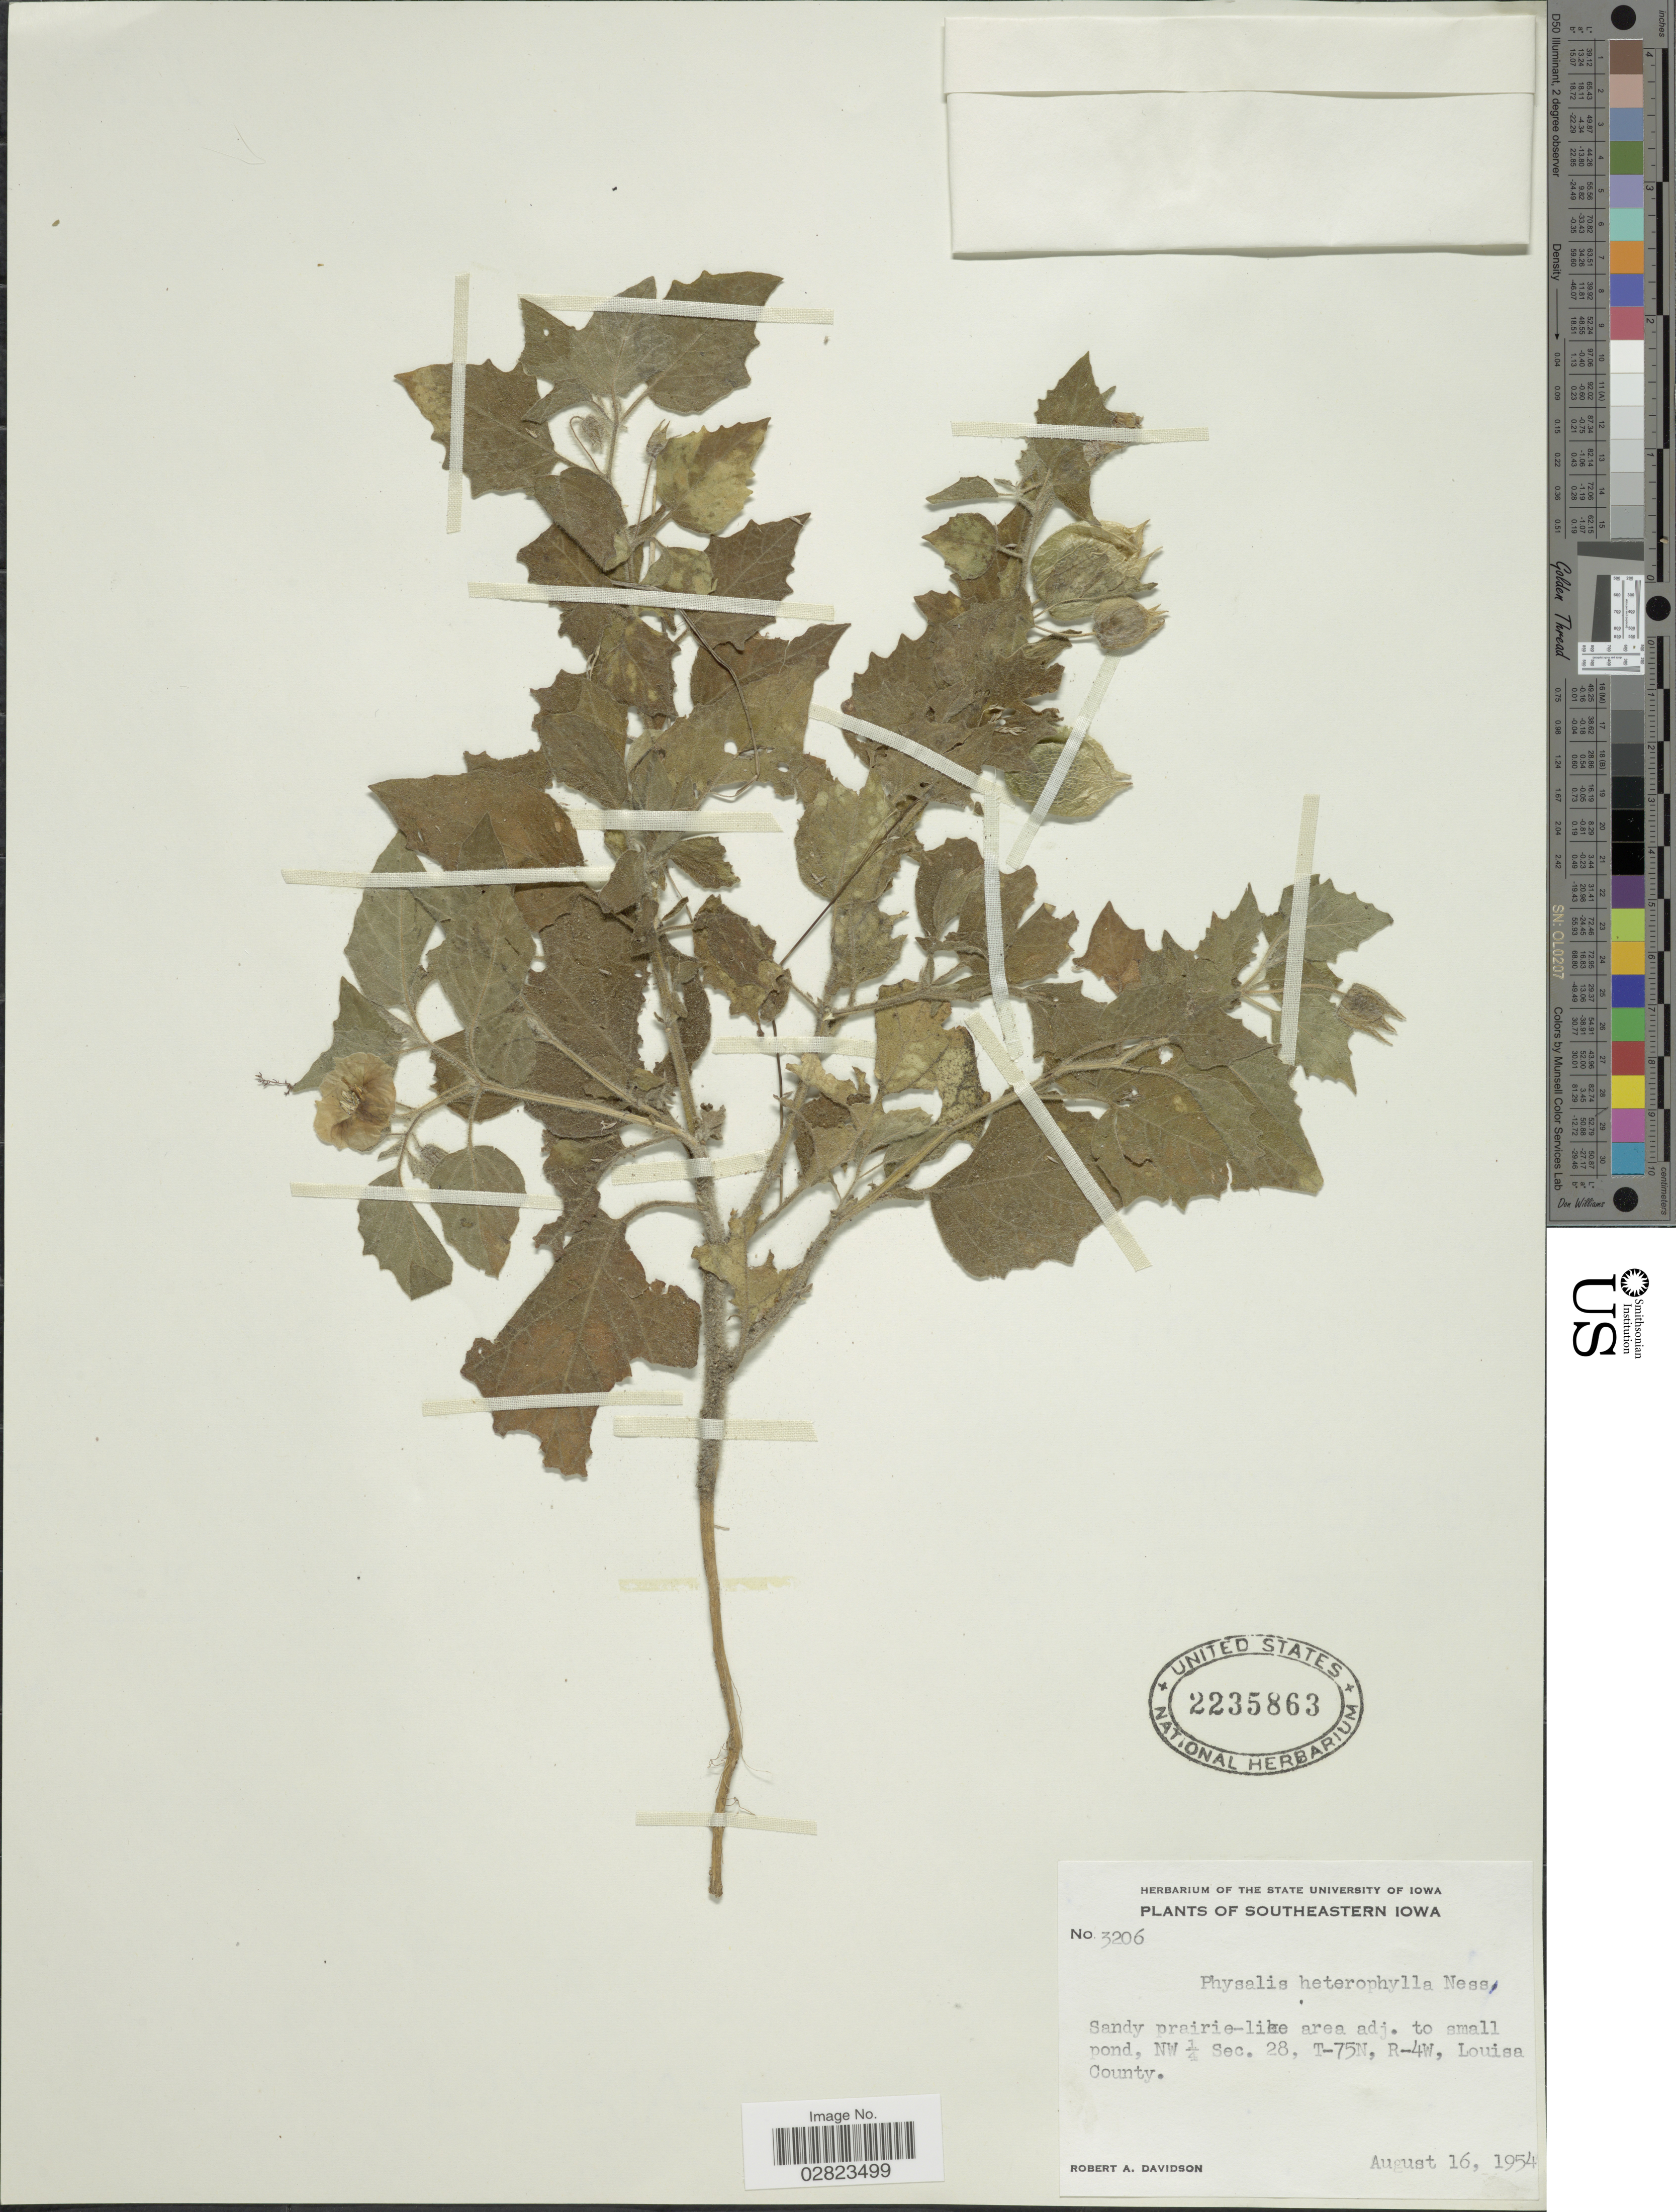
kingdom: Plantae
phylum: Tracheophyta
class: Magnoliopsida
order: Solanales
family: Solanaceae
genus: Physalis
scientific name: Physalis heterophylla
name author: Nees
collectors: R. A. Davidson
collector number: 3206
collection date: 1954-08-16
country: United States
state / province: Iowa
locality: Southeastern Iowa. Sandy prairie-like area adj. to small pond, NW ¼ Sec. 28, T-75N, R-4W, Louisa County.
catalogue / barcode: US 2235863